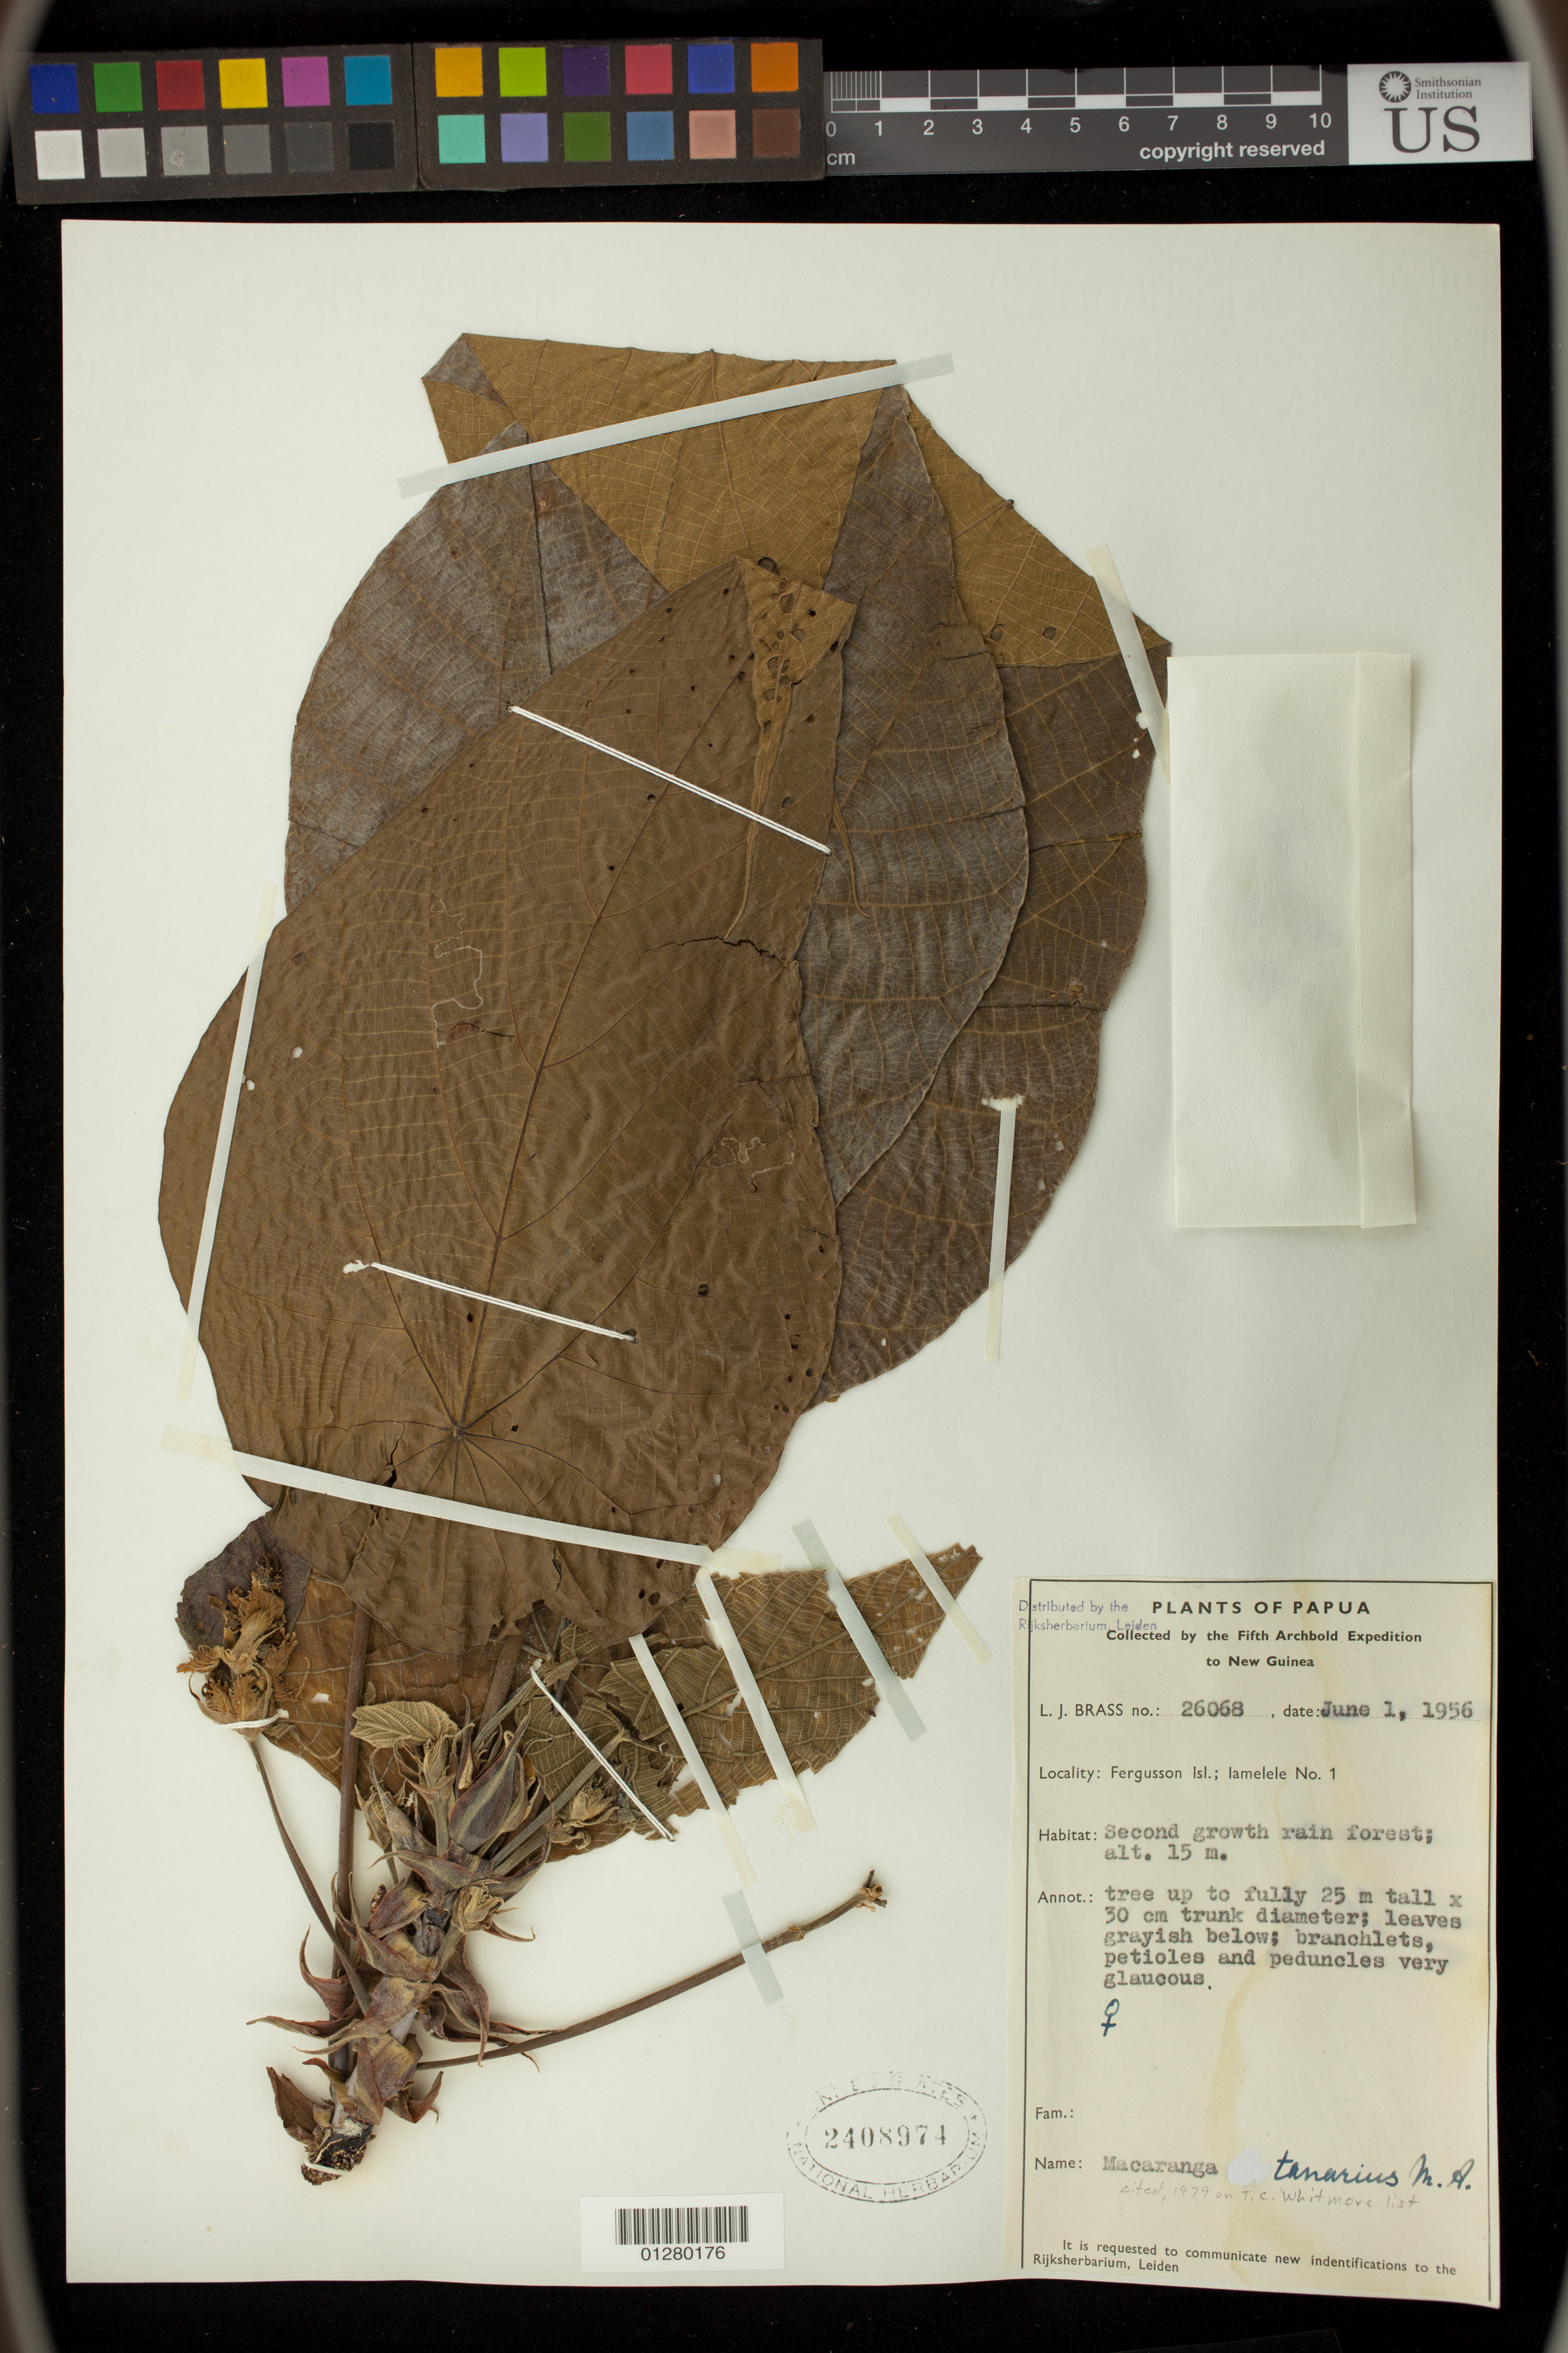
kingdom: Plantae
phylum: Tracheophyta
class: Magnoliopsida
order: Malpighiales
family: Euphorbiaceae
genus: Macaranga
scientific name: Macaranga tanarius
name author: (L.) Müll. Arg.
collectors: L. J. Brass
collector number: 26068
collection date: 1956-06-01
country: Papua New Guinea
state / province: Milne Bay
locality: Fergusson Isl.; Lamelele No. 1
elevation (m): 15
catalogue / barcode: US 2408974